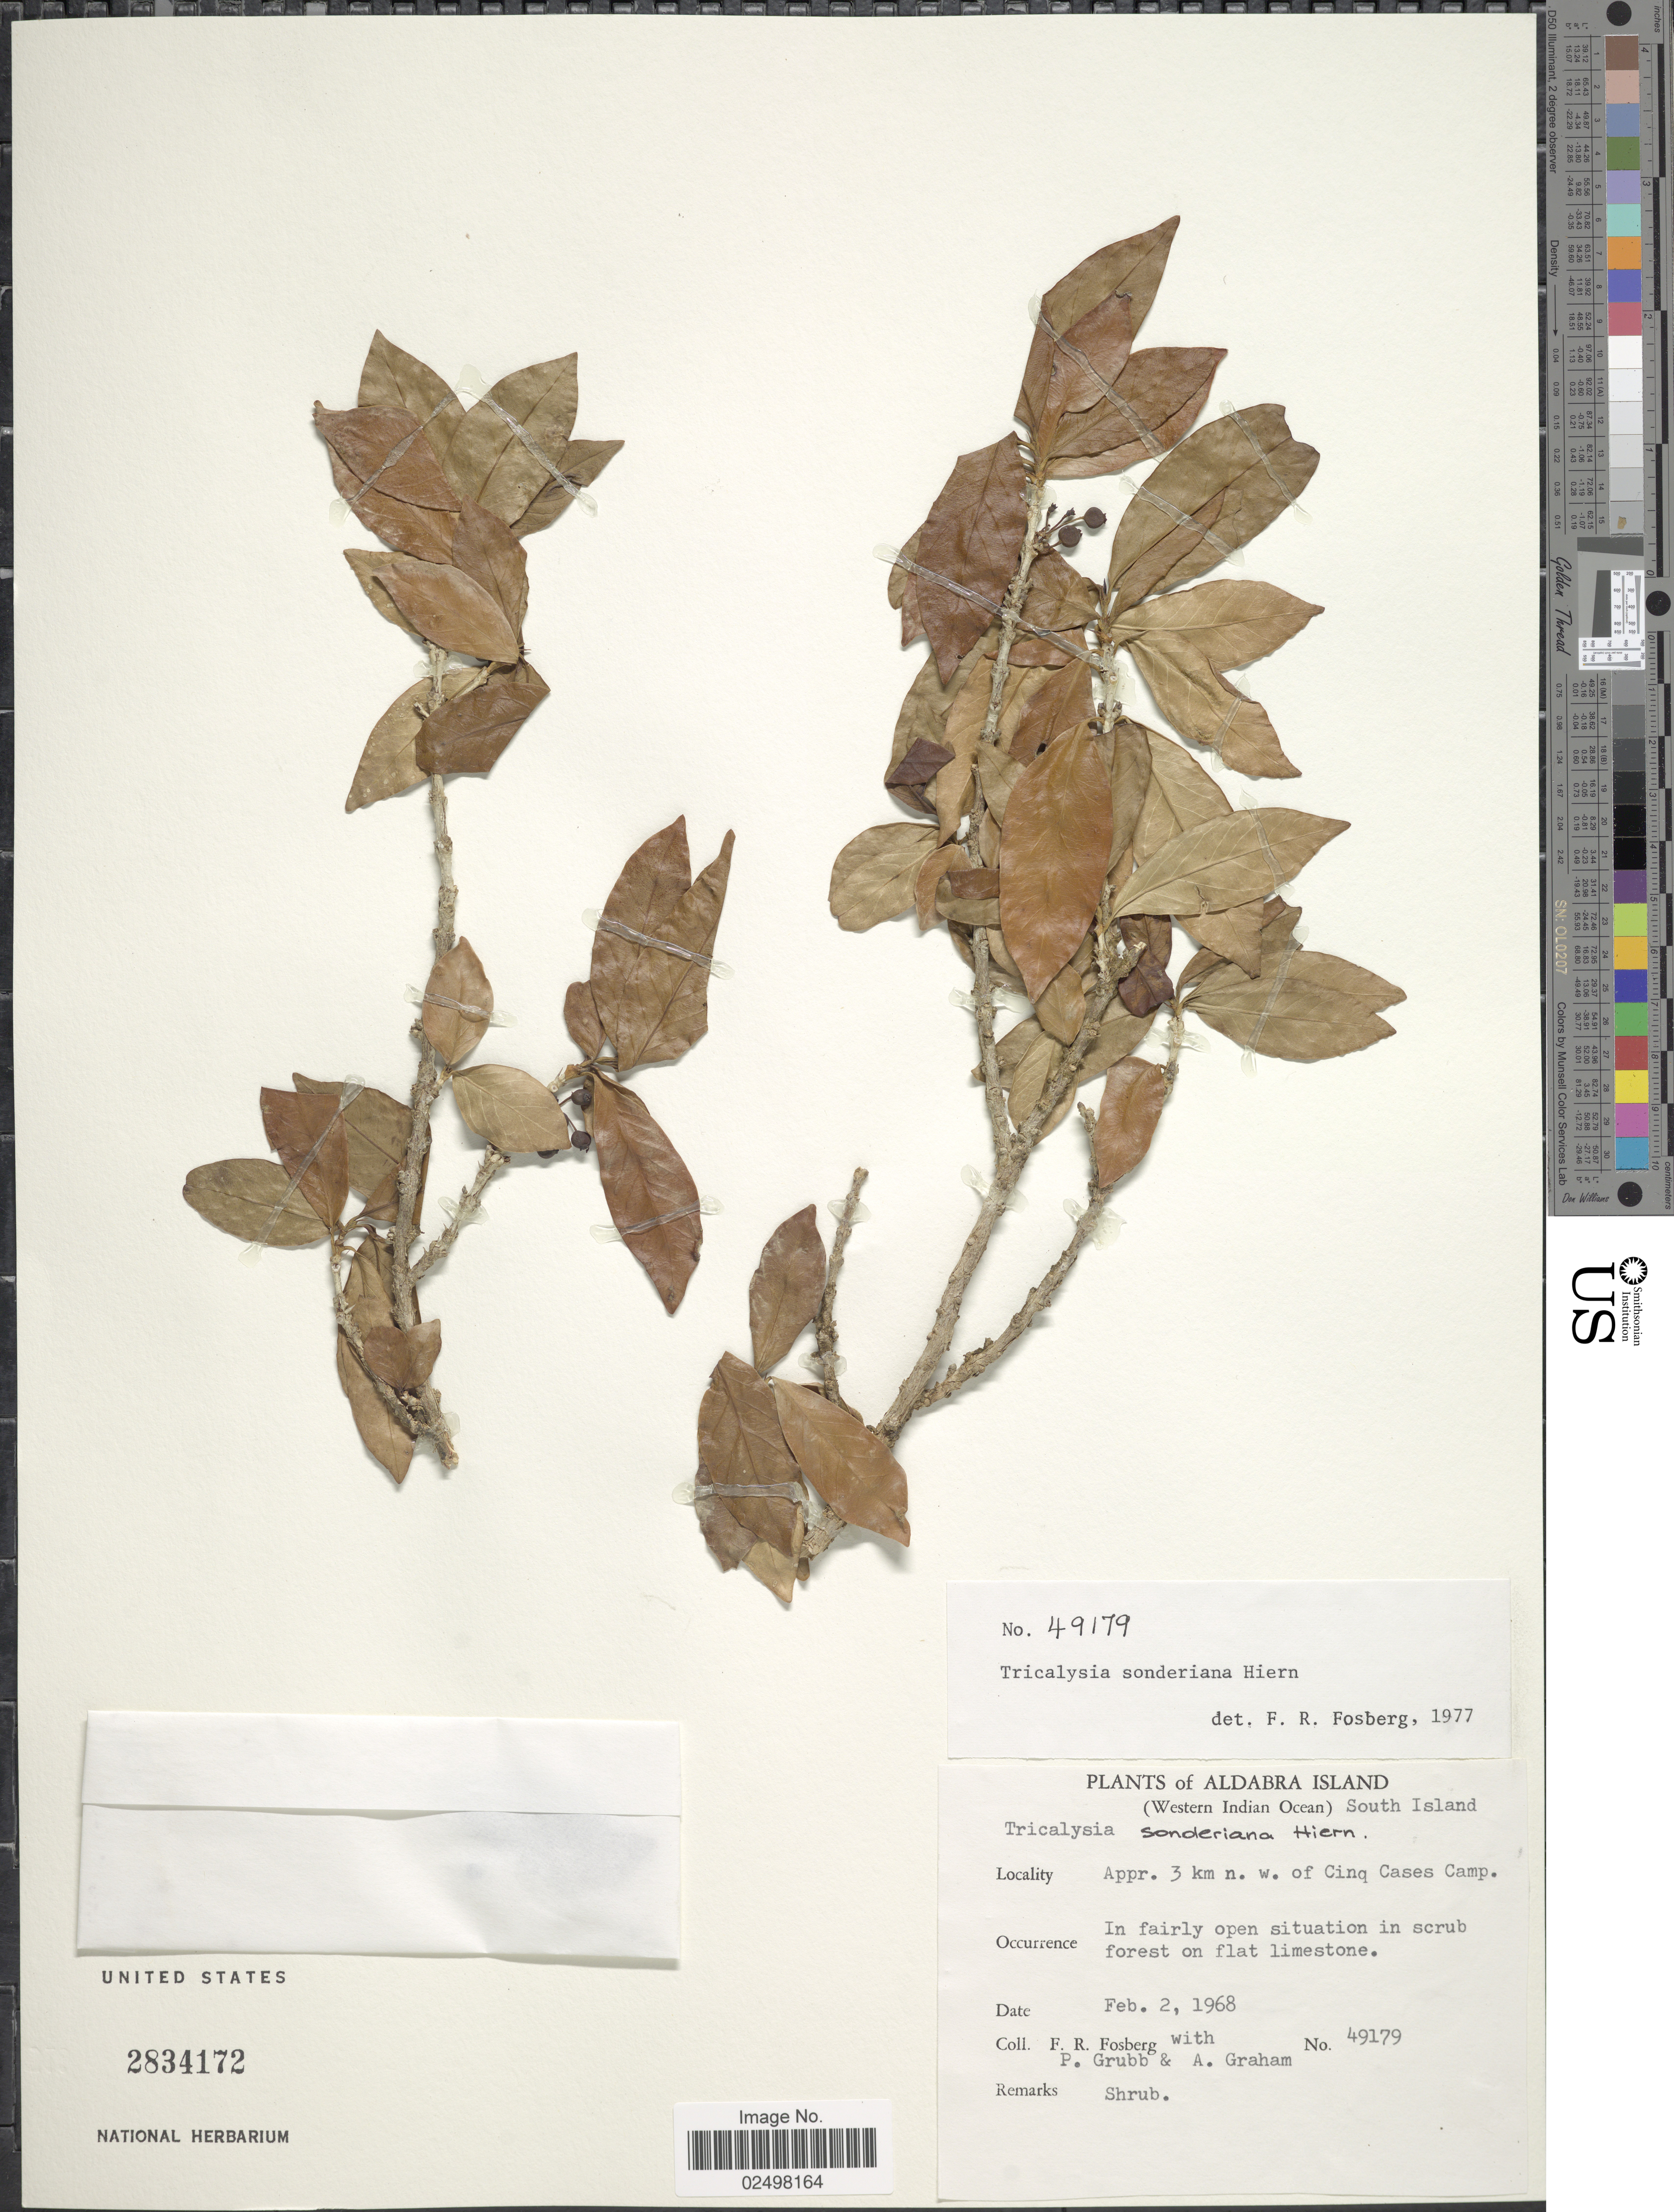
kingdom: Plantae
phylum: Tracheophyta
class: Magnoliopsida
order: Gentianales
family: Rubiaceae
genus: Tricalysia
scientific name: Tricalysia sonderiana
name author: Hiern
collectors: F. R. Fosberg, P. J. Grubb & A. Graham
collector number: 49179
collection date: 1968-02-02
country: Seychelles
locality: Aldabra Island, (Western Indian Ocean) South Island. Appr. 3 km. n.w. of Cinq Cases Camp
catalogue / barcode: US 2834172